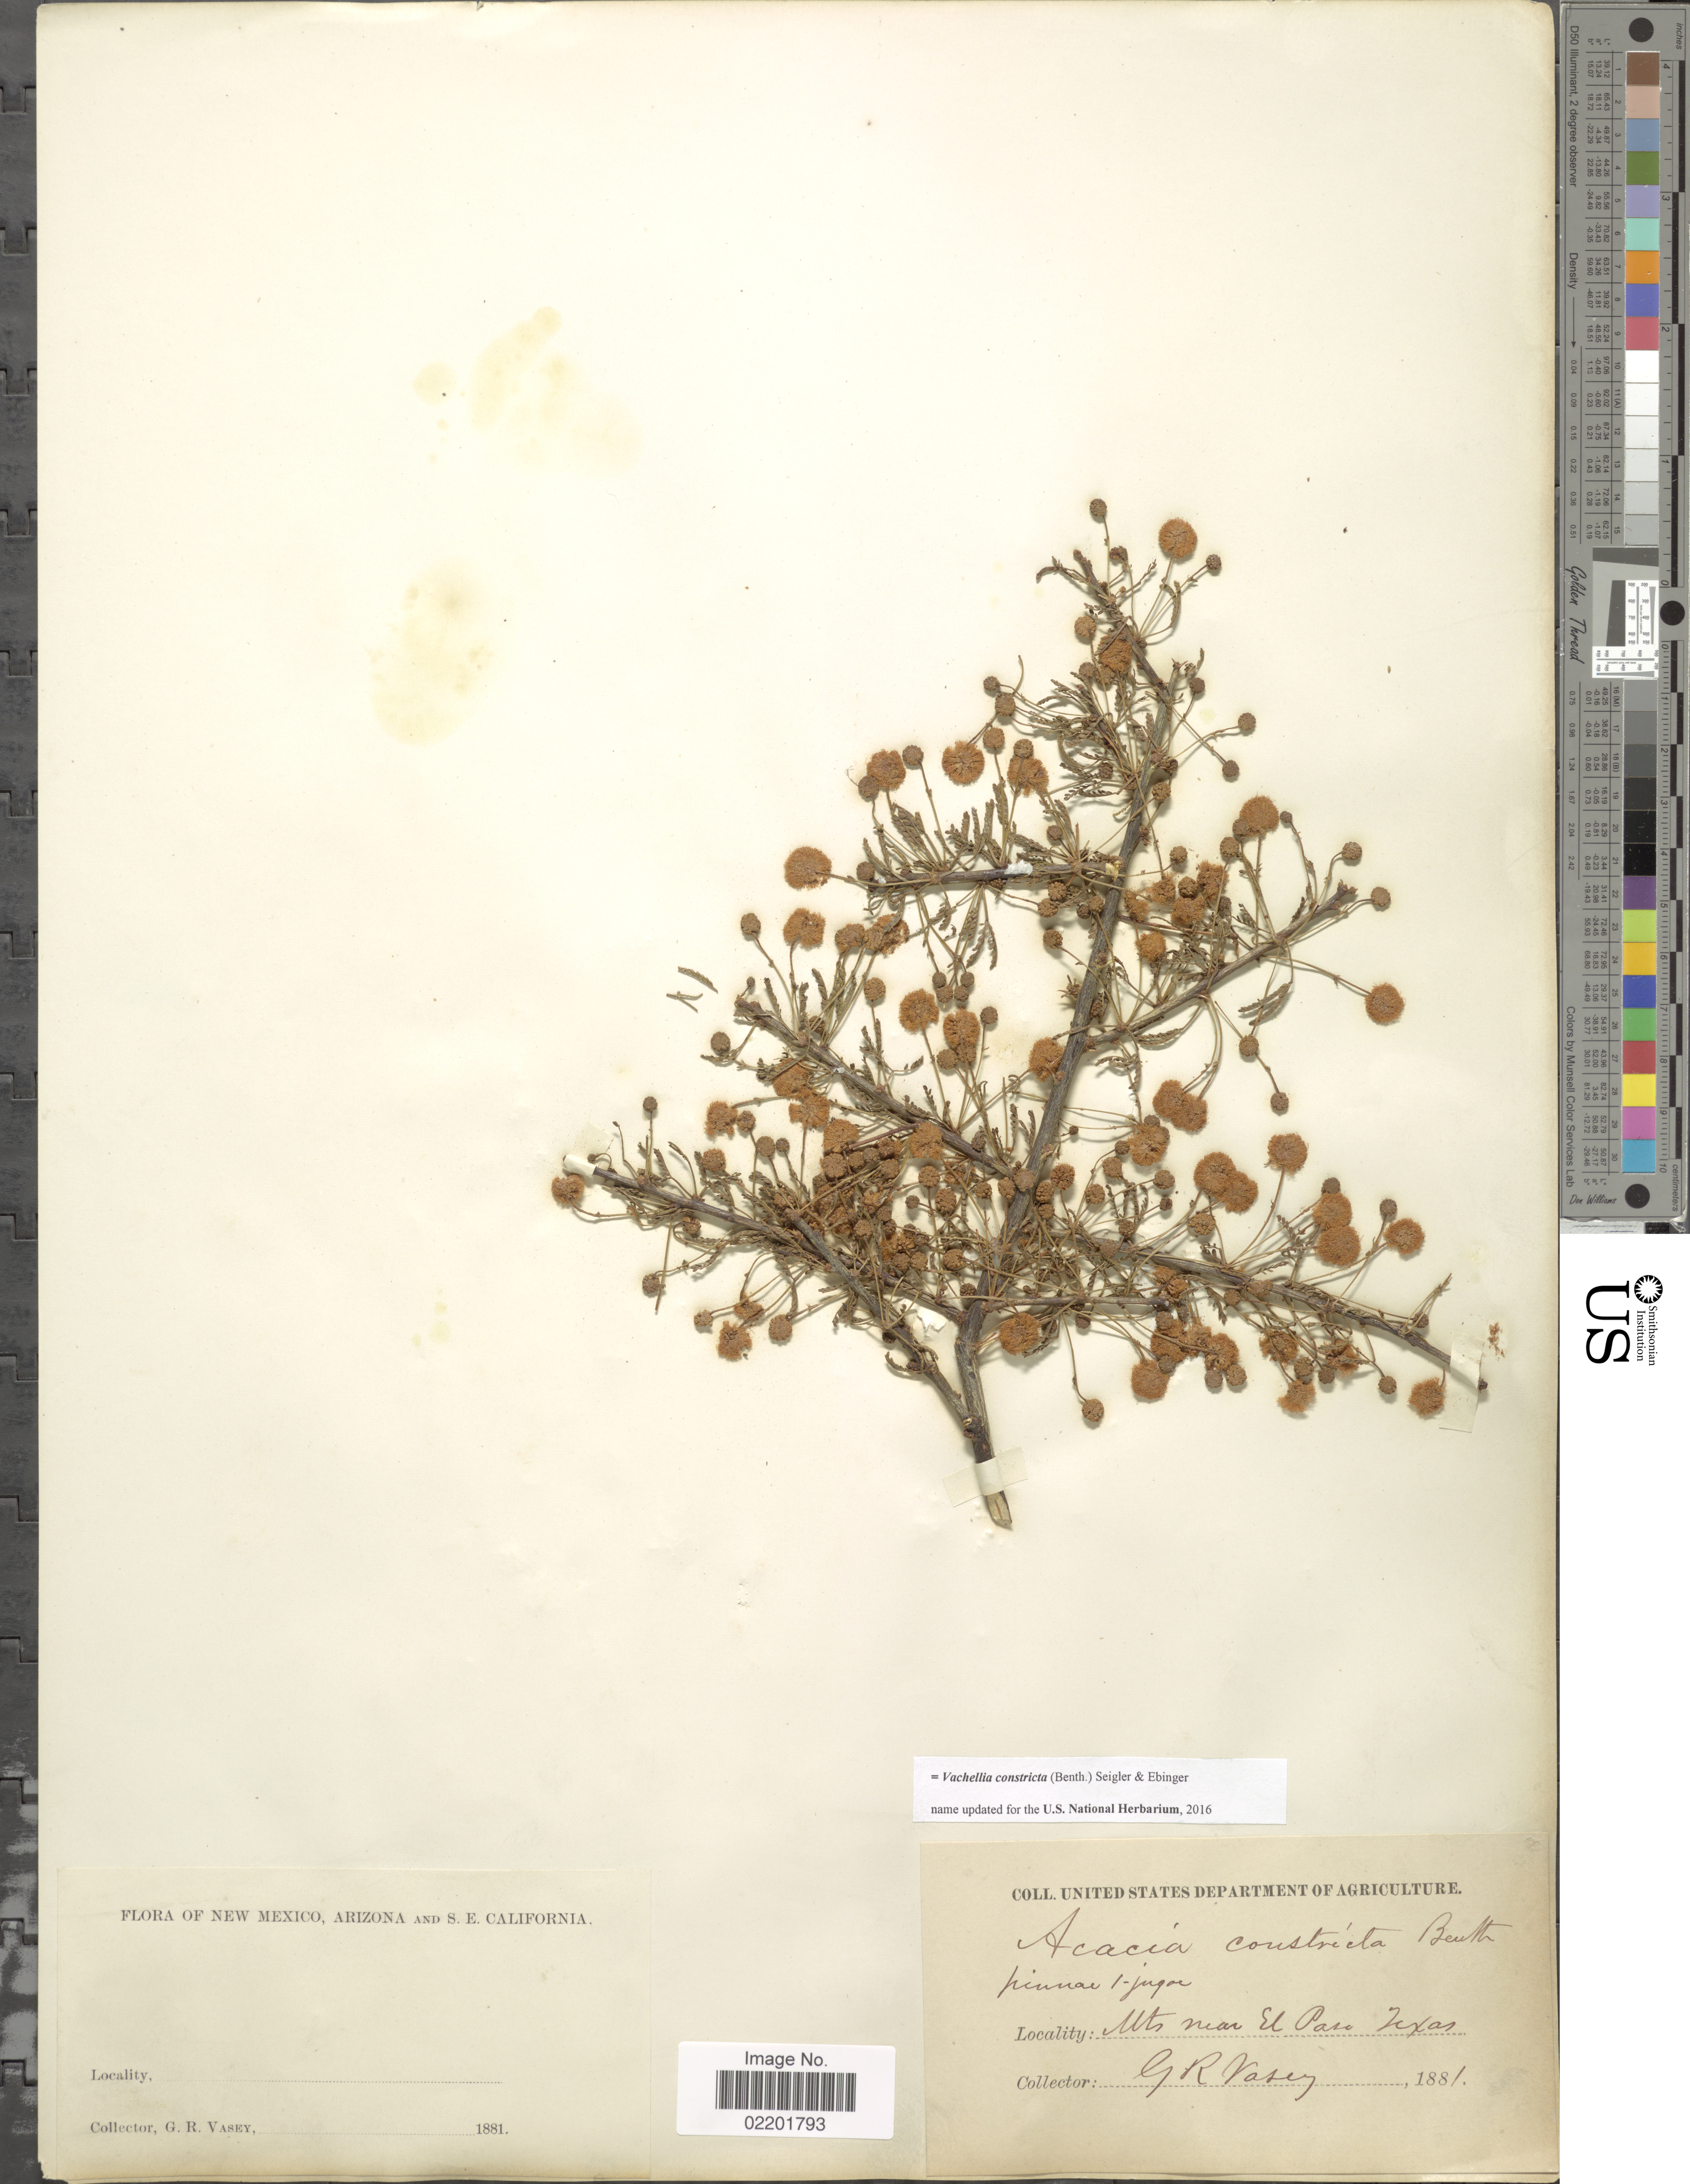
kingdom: Plantae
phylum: Tracheophyta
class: Magnoliopsida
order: Fabales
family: Fabaceae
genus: Vachellia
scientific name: Vachellia constricta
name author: (Benth.) Seigler & Ebinger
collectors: G. R. Vasey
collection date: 1881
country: United States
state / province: Texas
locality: Mts near El Paso